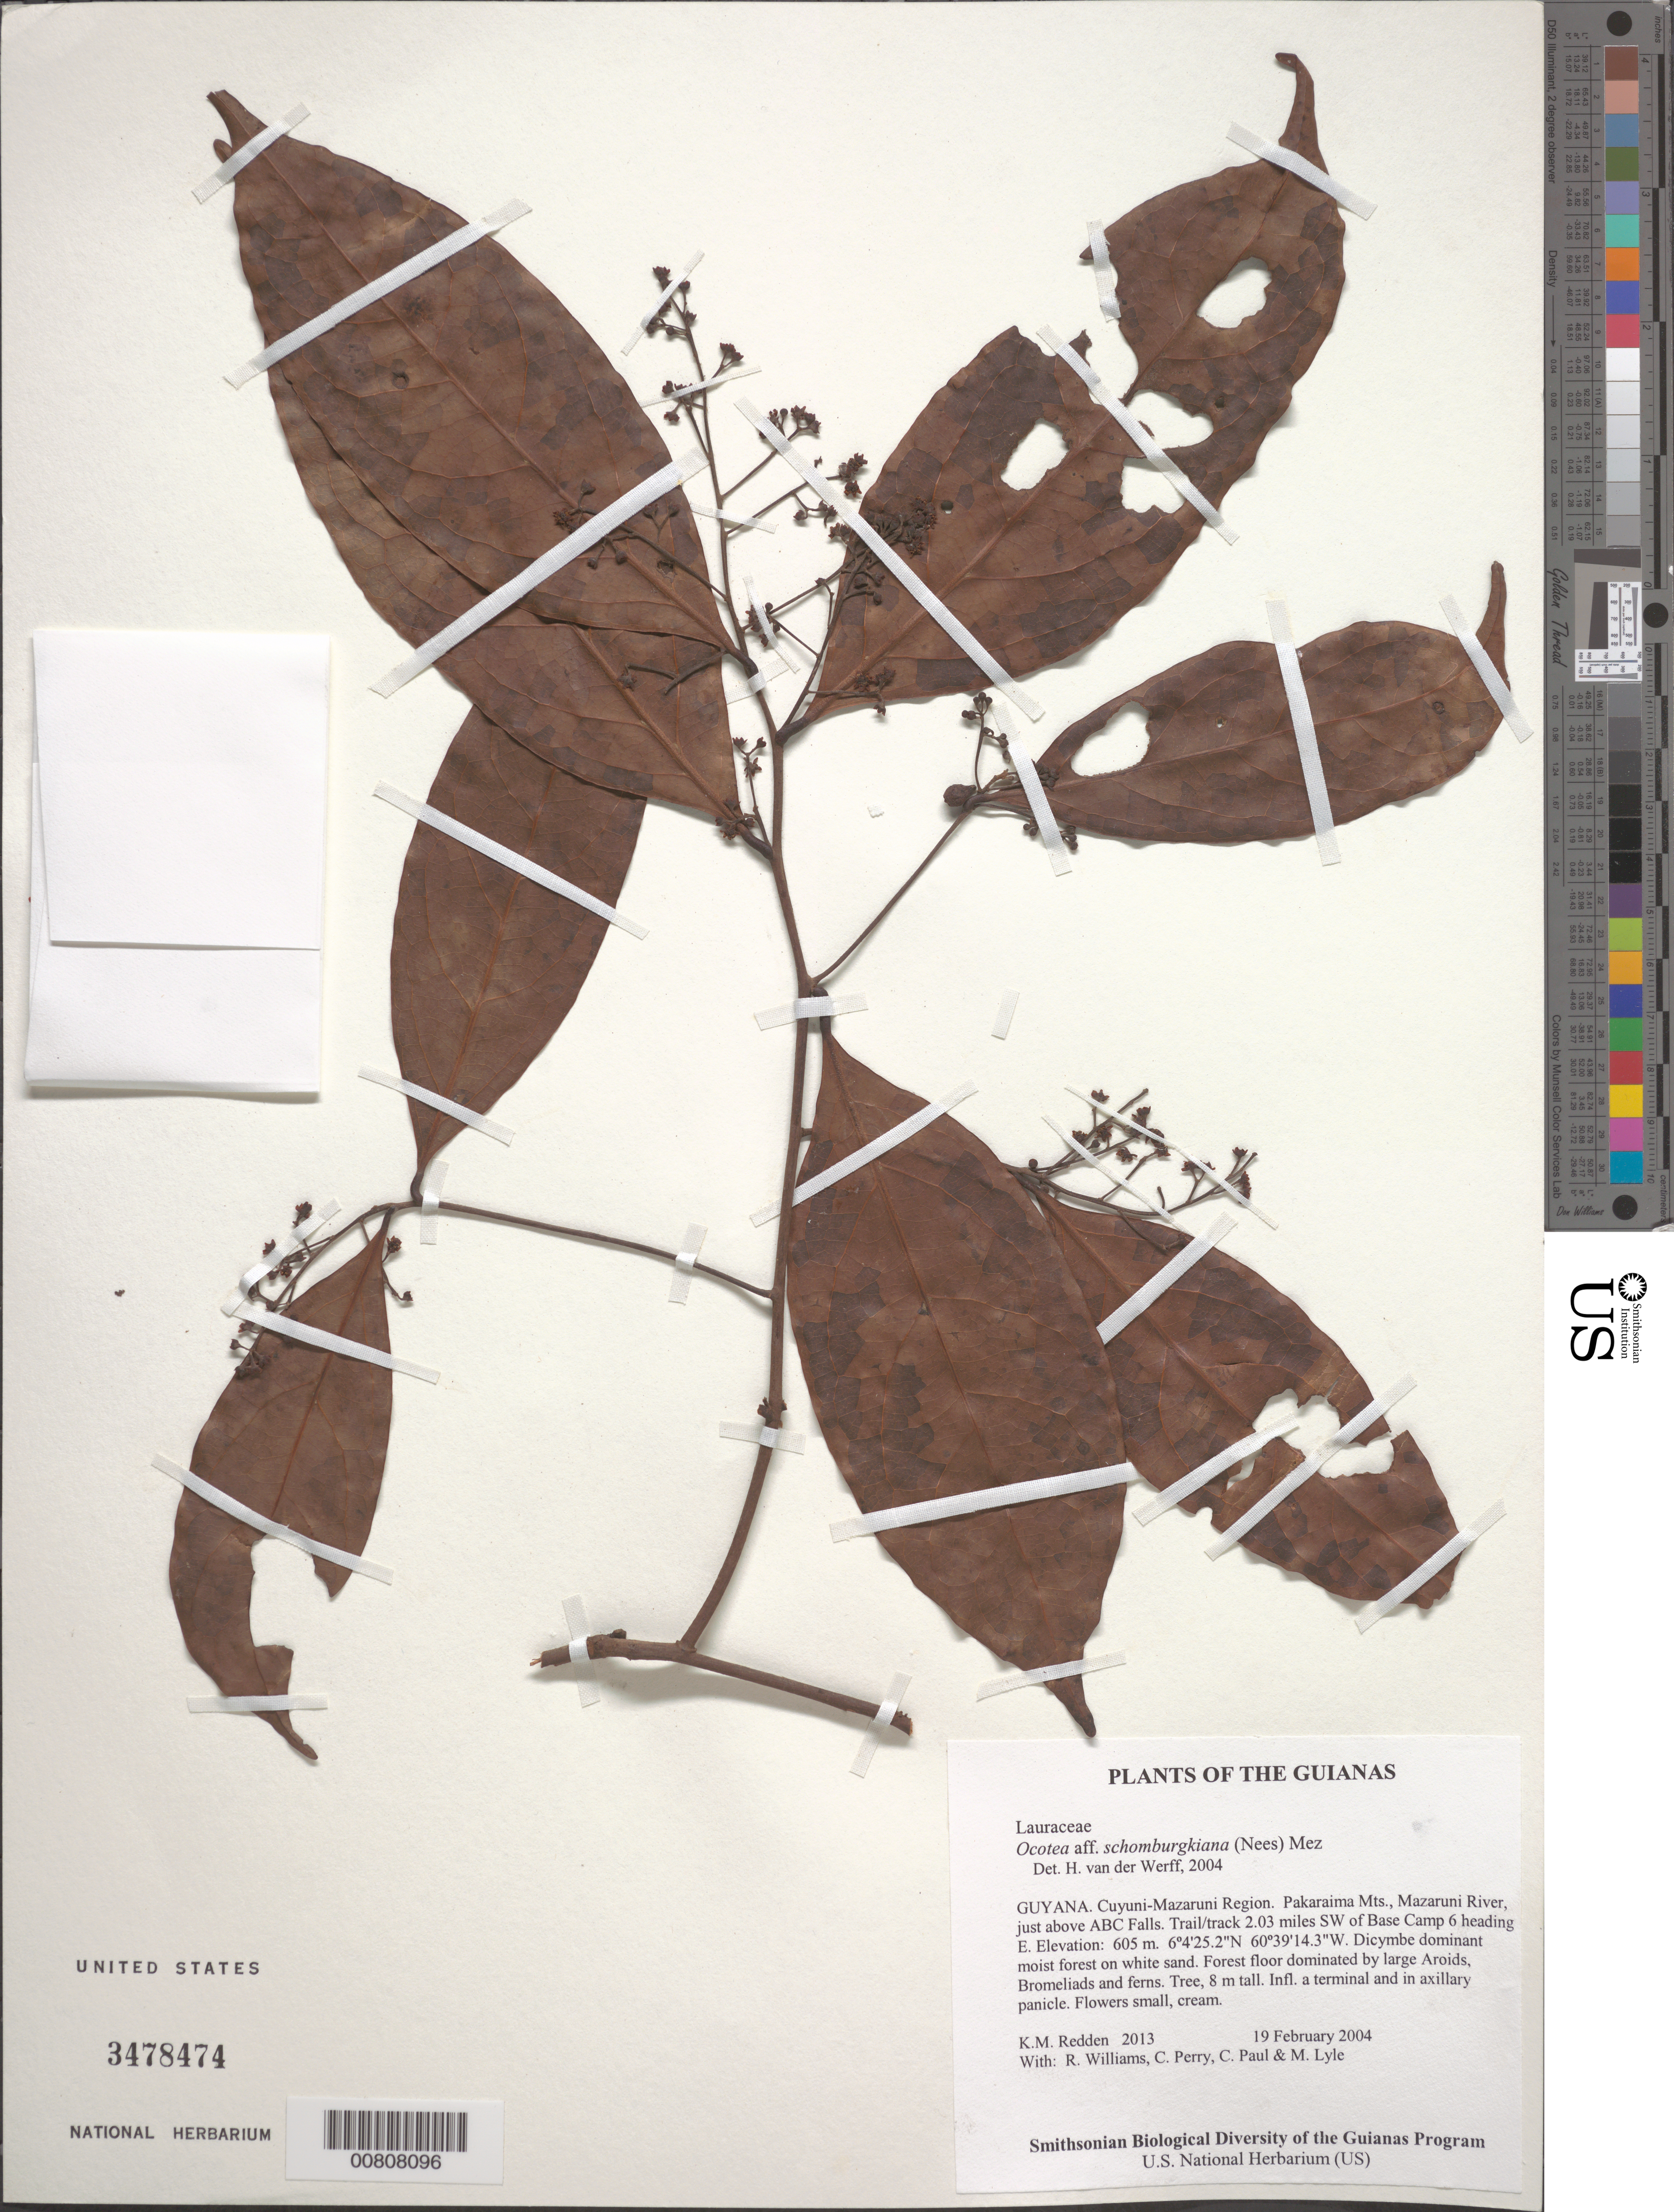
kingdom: Plantae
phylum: Tracheophyta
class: Magnoliopsida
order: Laurales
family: Lauraceae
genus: Ocotea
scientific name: Ocotea schomburgkiana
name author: (Nees) Mez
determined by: van der Werff, H., (MO), Missouri Botanical Garden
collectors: K. M. Redden, R. Williams, C. Perry, C. Paul & M. Lyle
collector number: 2013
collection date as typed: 19 February 2004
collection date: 2004-02-19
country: Guyana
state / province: Cuyuni-Mazaruni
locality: Pakaraima Mts., Mazaruni River. Just above ABC Falls. Trail/track 2.03 miles SW of Base Camp 6 heading East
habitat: Dicymbe dominant moist forest on white sand. Forest floor dominated by large aroids, bromeliads and ferns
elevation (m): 605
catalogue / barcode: US 3478474